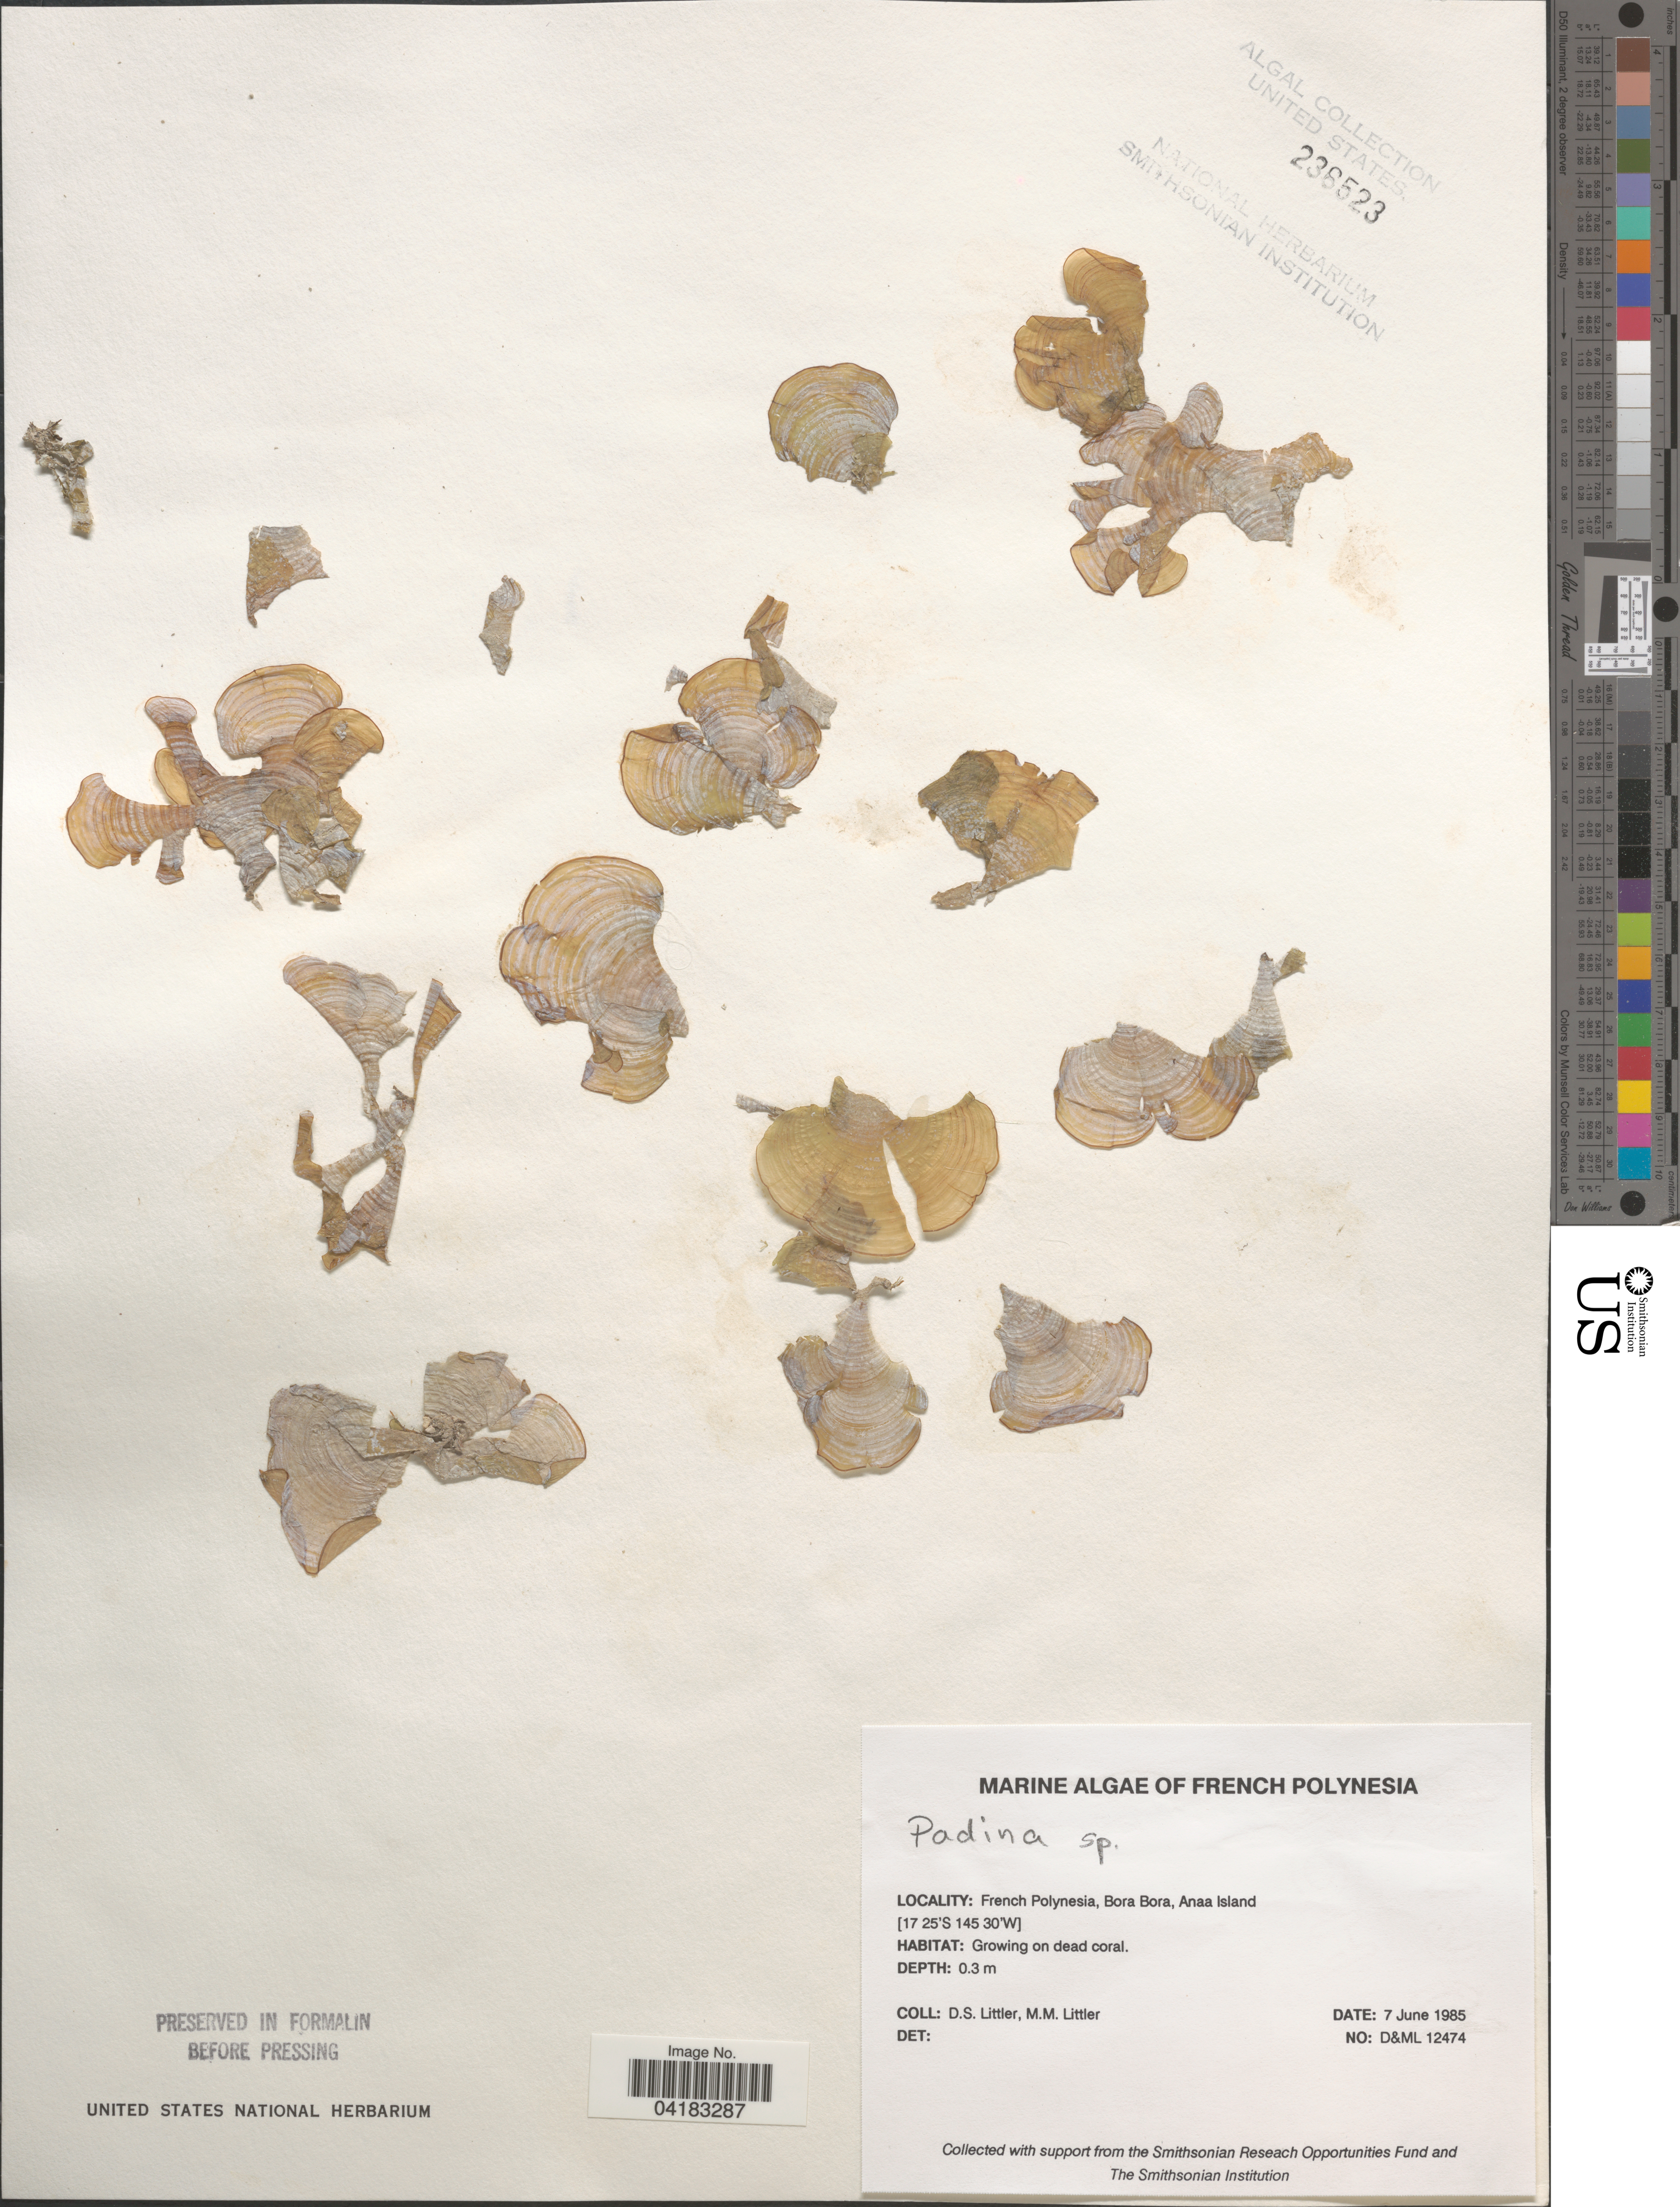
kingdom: Chromista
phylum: Ochrophyta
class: Phaeophyceae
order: Dictyotales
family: Dictyotaceae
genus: Padina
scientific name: Padina sp.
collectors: D. S. Littler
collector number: D&ML12474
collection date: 1985-06-07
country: French Polynesia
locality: Bora Bora, Anaa Island.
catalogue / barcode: US 236523